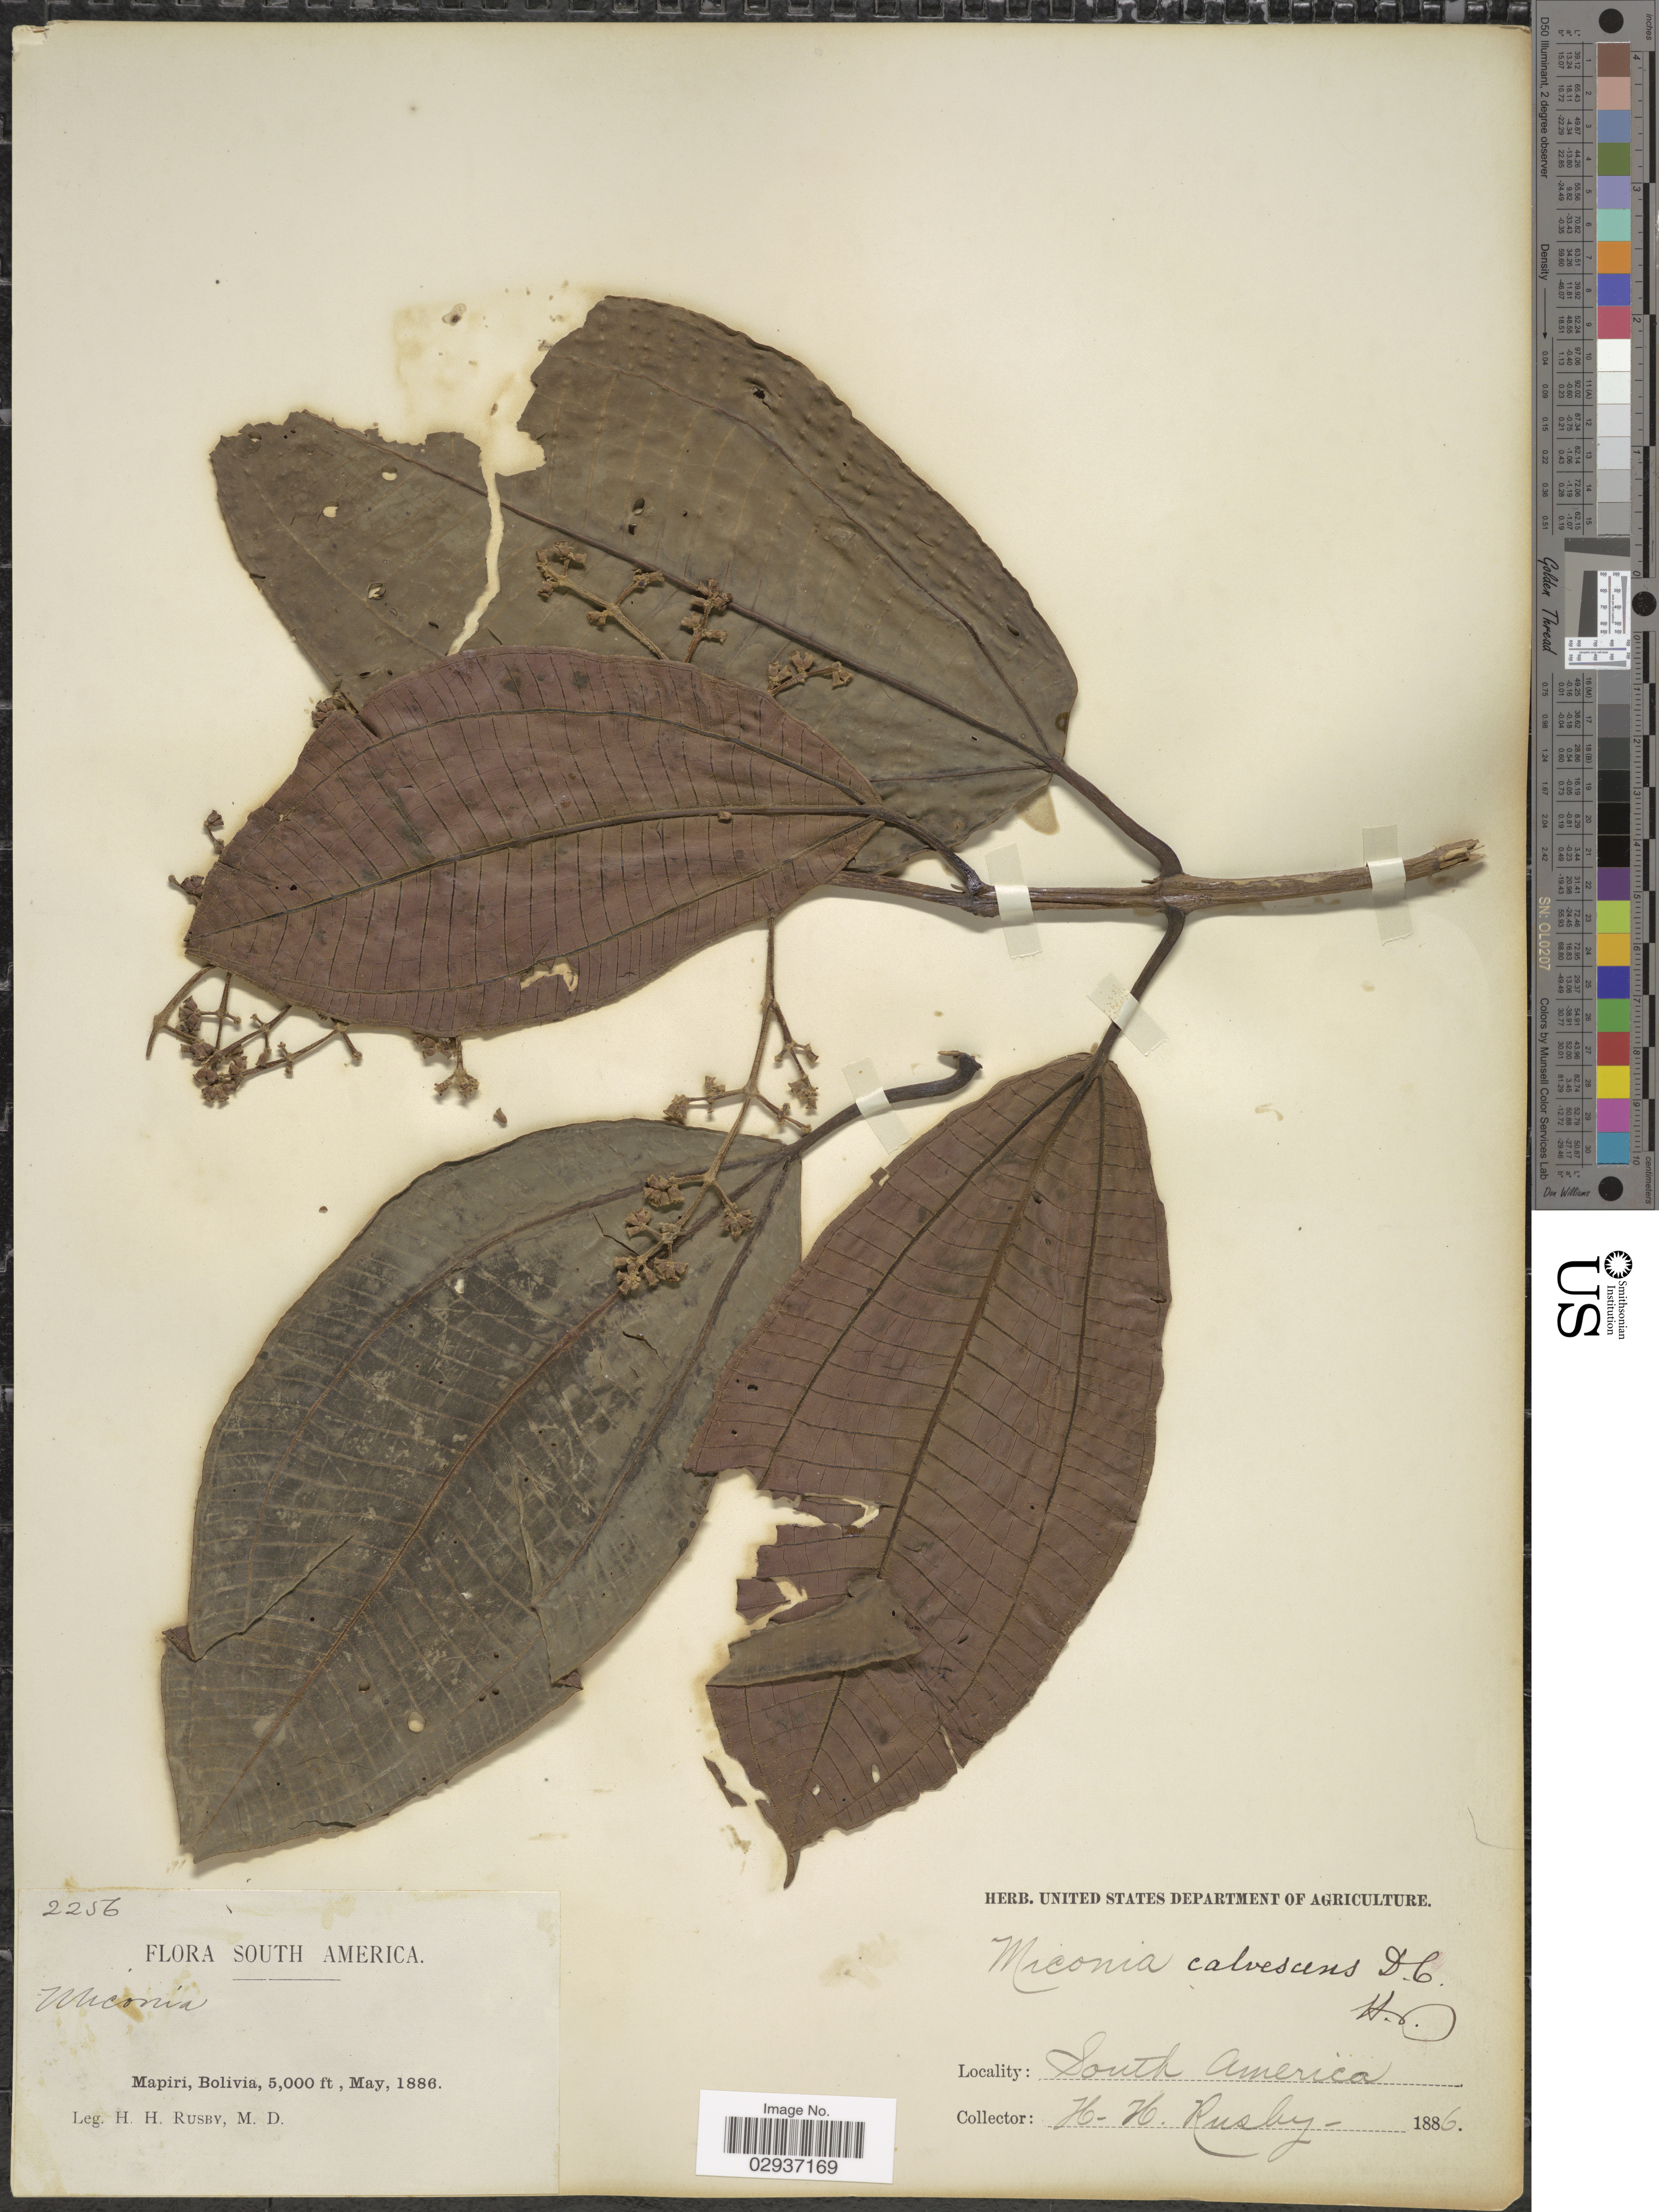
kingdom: Plantae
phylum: Tracheophyta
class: Magnoliopsida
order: Myrtales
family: Melastomataceae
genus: Miconia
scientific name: Miconia calvescens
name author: DC.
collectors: H. H. Rusby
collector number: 2256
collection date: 1886-05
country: Bolivia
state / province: La Páz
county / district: Larecaja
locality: Mapiri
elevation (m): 1524